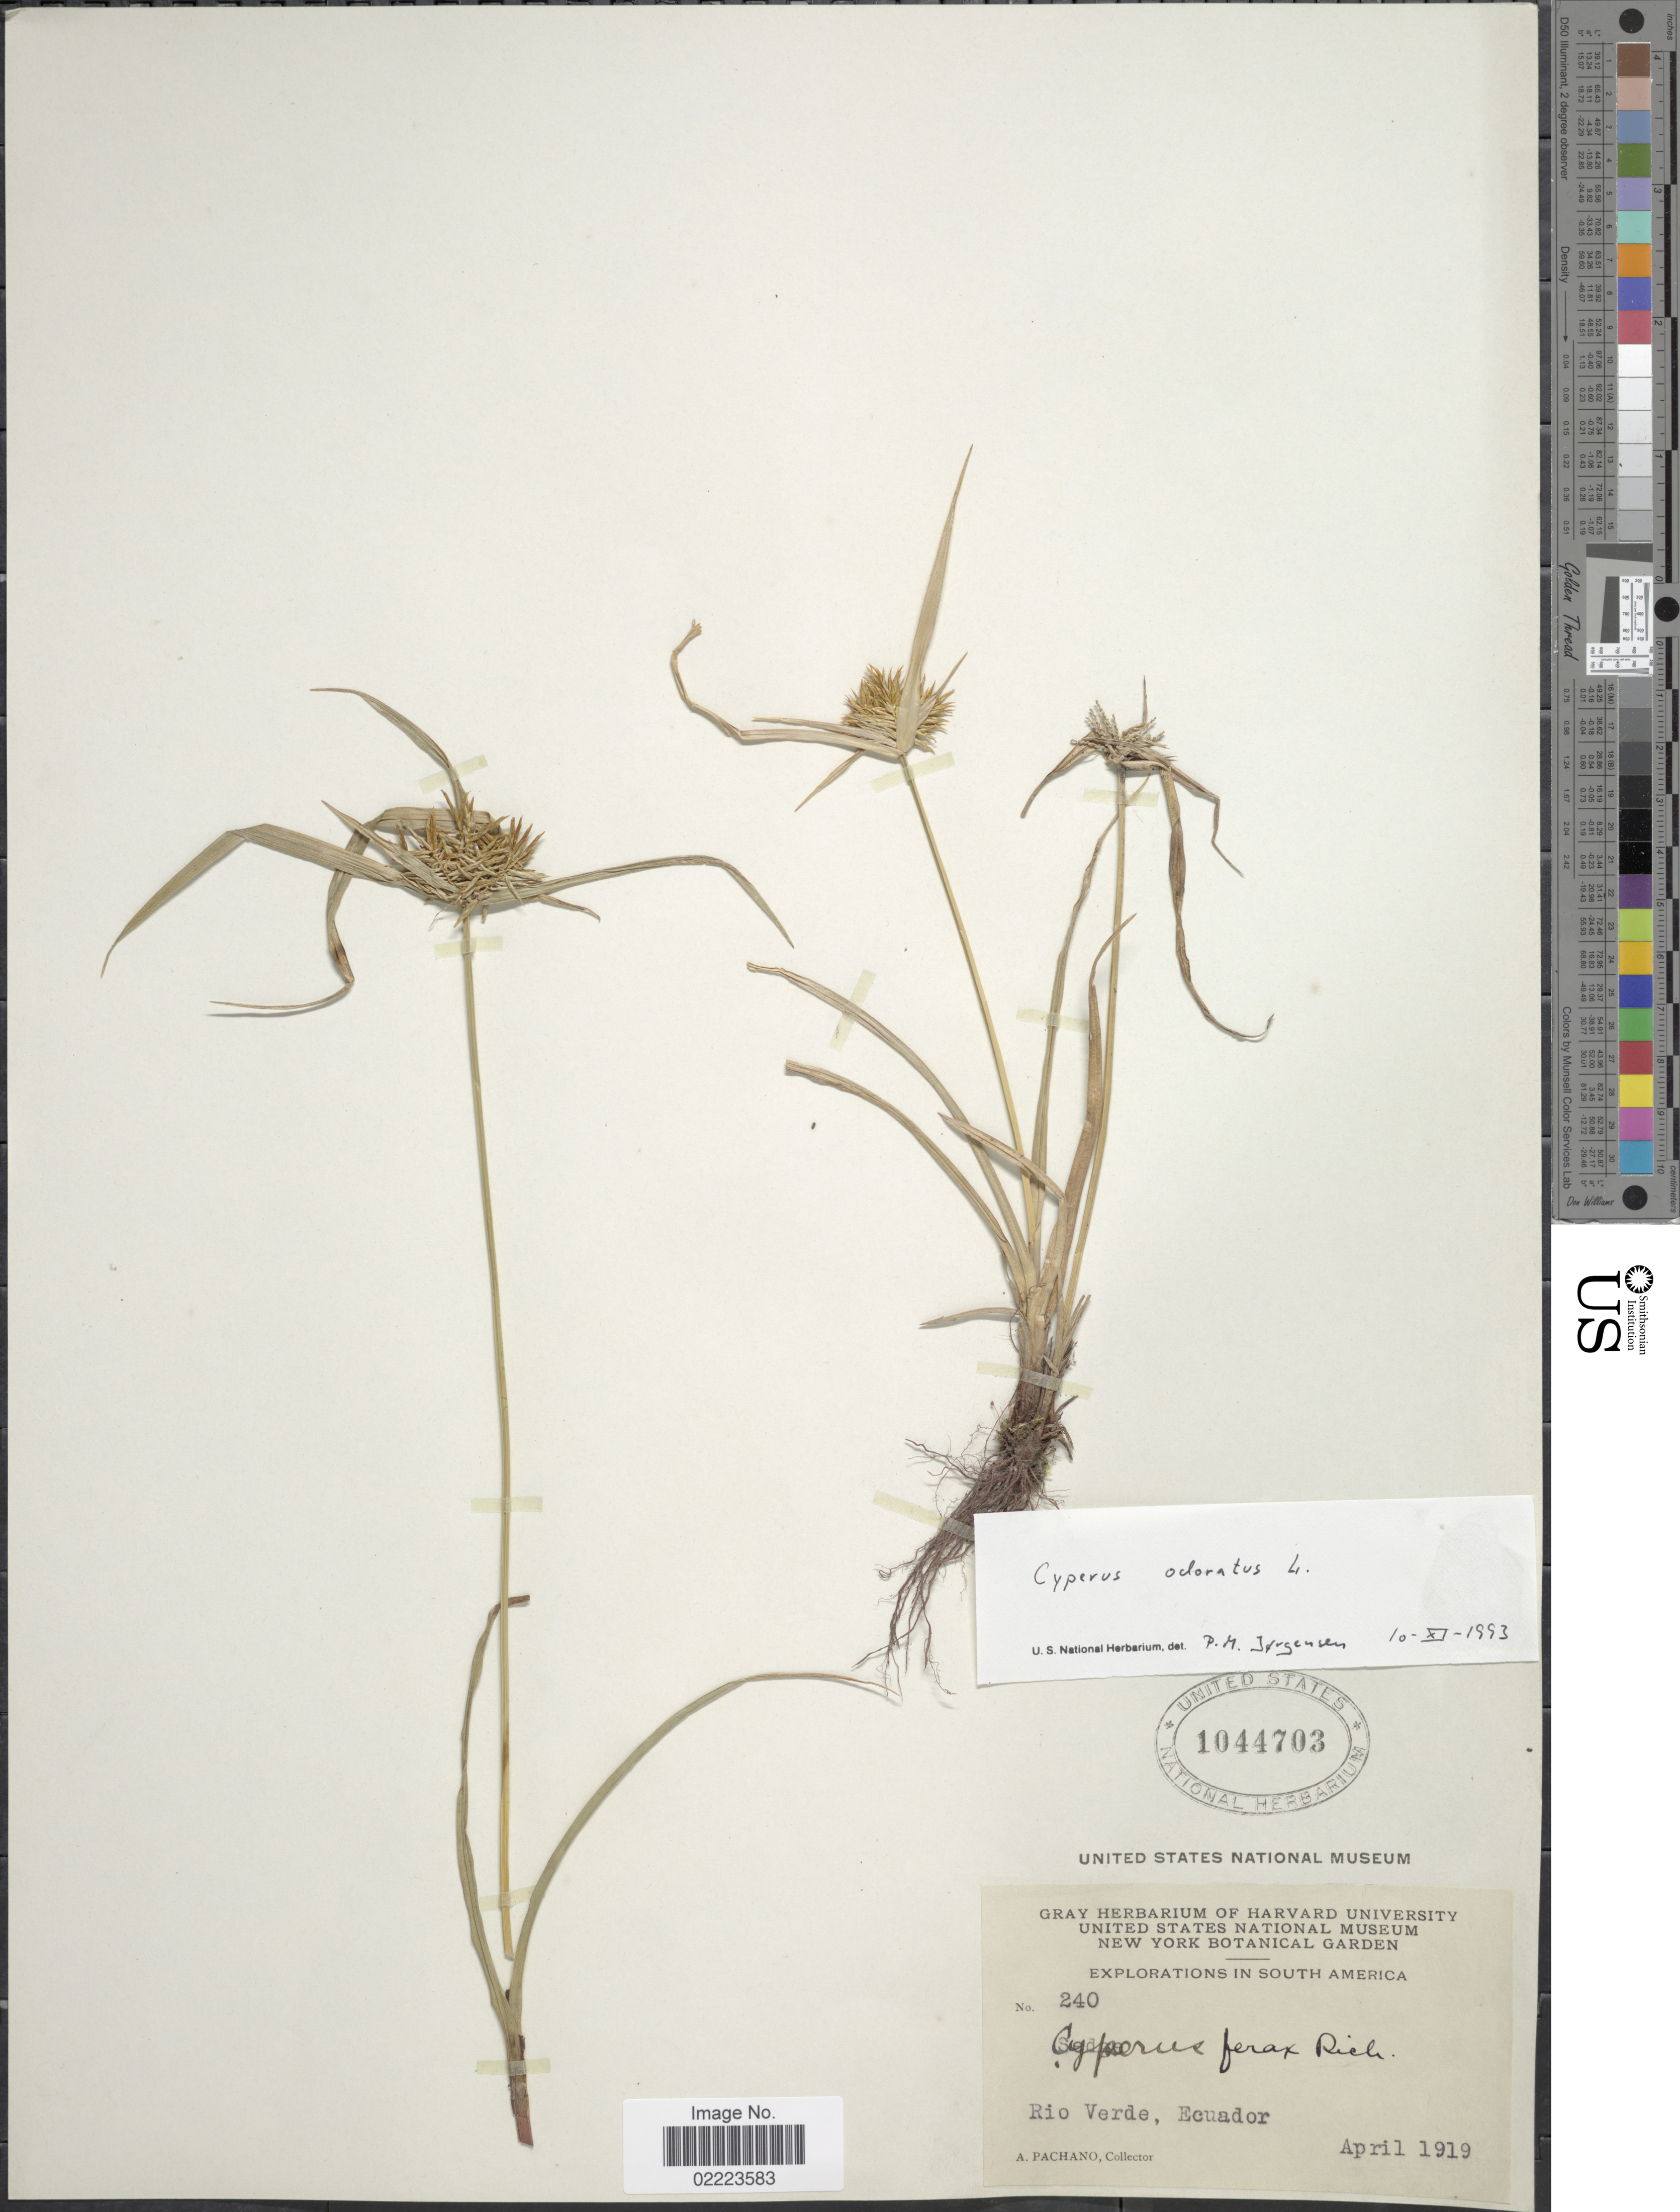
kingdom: Plantae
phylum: Tracheophyta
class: Liliopsida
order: Poales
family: Cyperaceae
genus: Cyperus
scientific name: Cyperus odoratus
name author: L.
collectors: A. Pachano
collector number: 240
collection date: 1919-04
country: Ecuador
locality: Rio Verde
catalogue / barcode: US 1044703